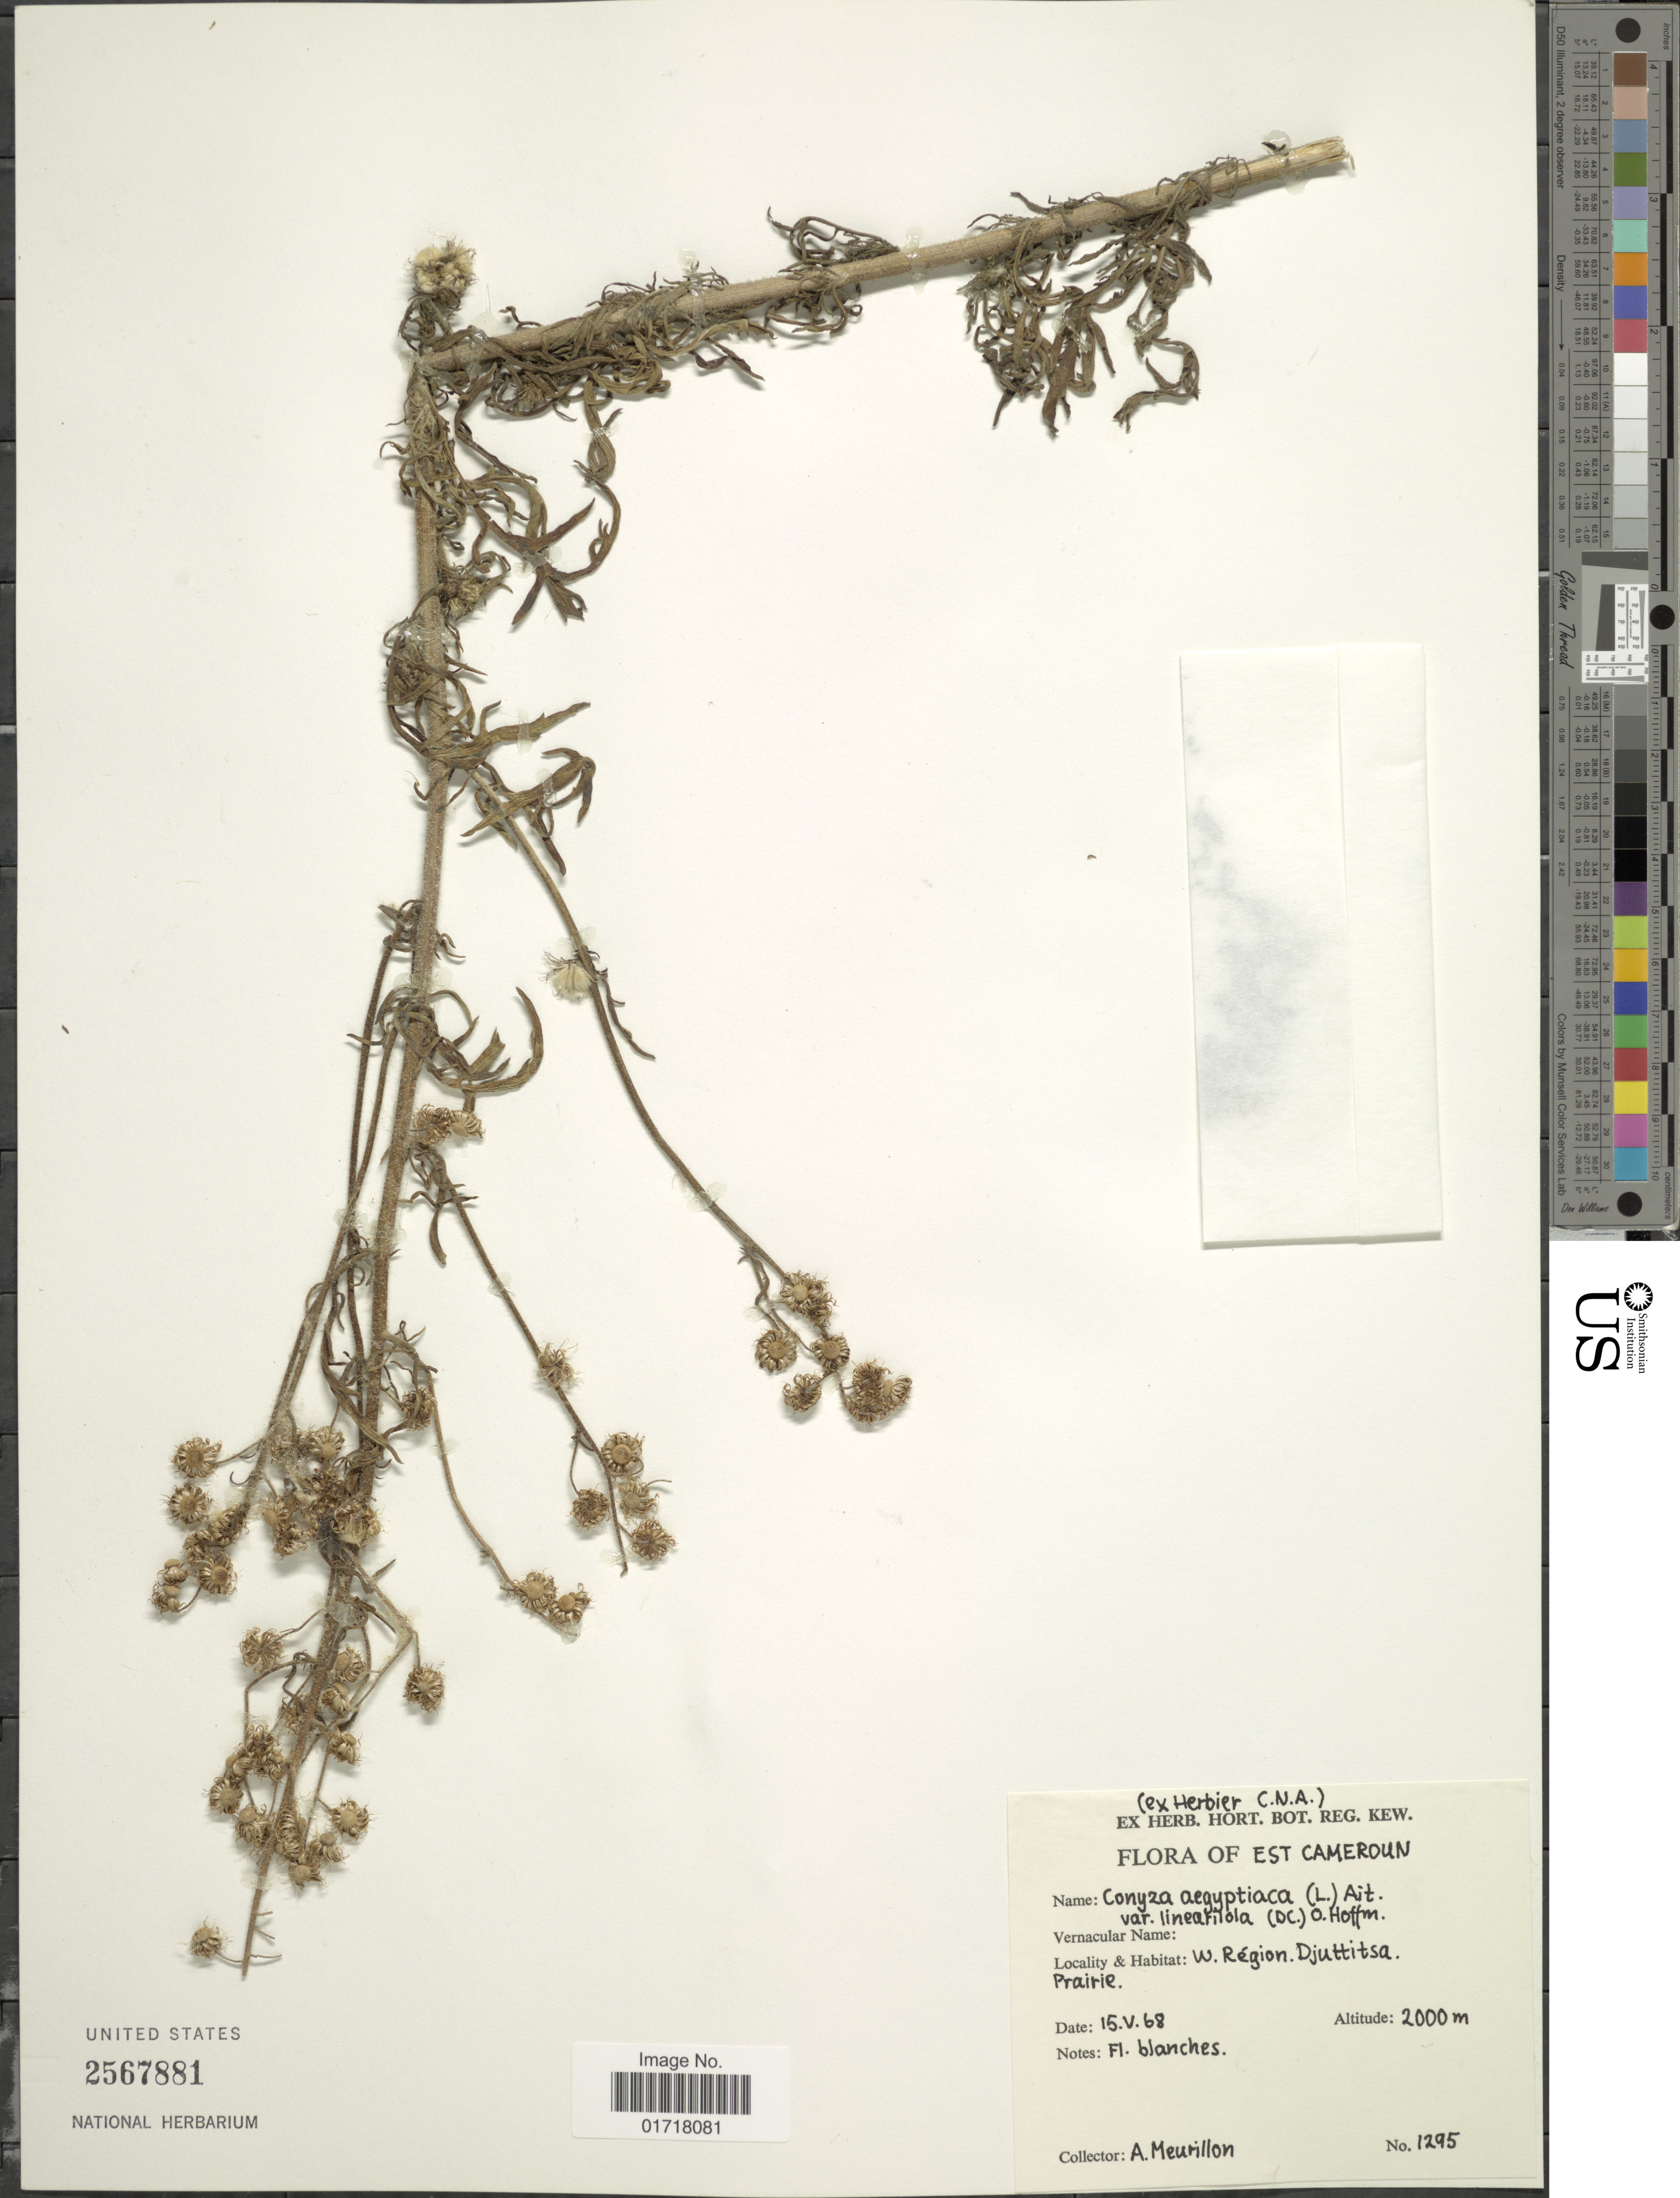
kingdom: Plantae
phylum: Tracheophyta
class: Magnoliopsida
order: Asterales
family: Asteraceae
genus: Conyza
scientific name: Conyza aegyptiaca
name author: (L.) Aiton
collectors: A. Meurillon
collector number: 1295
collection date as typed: Transcribed d/m/y: 15/5/68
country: Cameroon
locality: Est Cameroun, W. Region, Djuttitsa, Prairie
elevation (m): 2000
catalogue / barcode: US 2567881